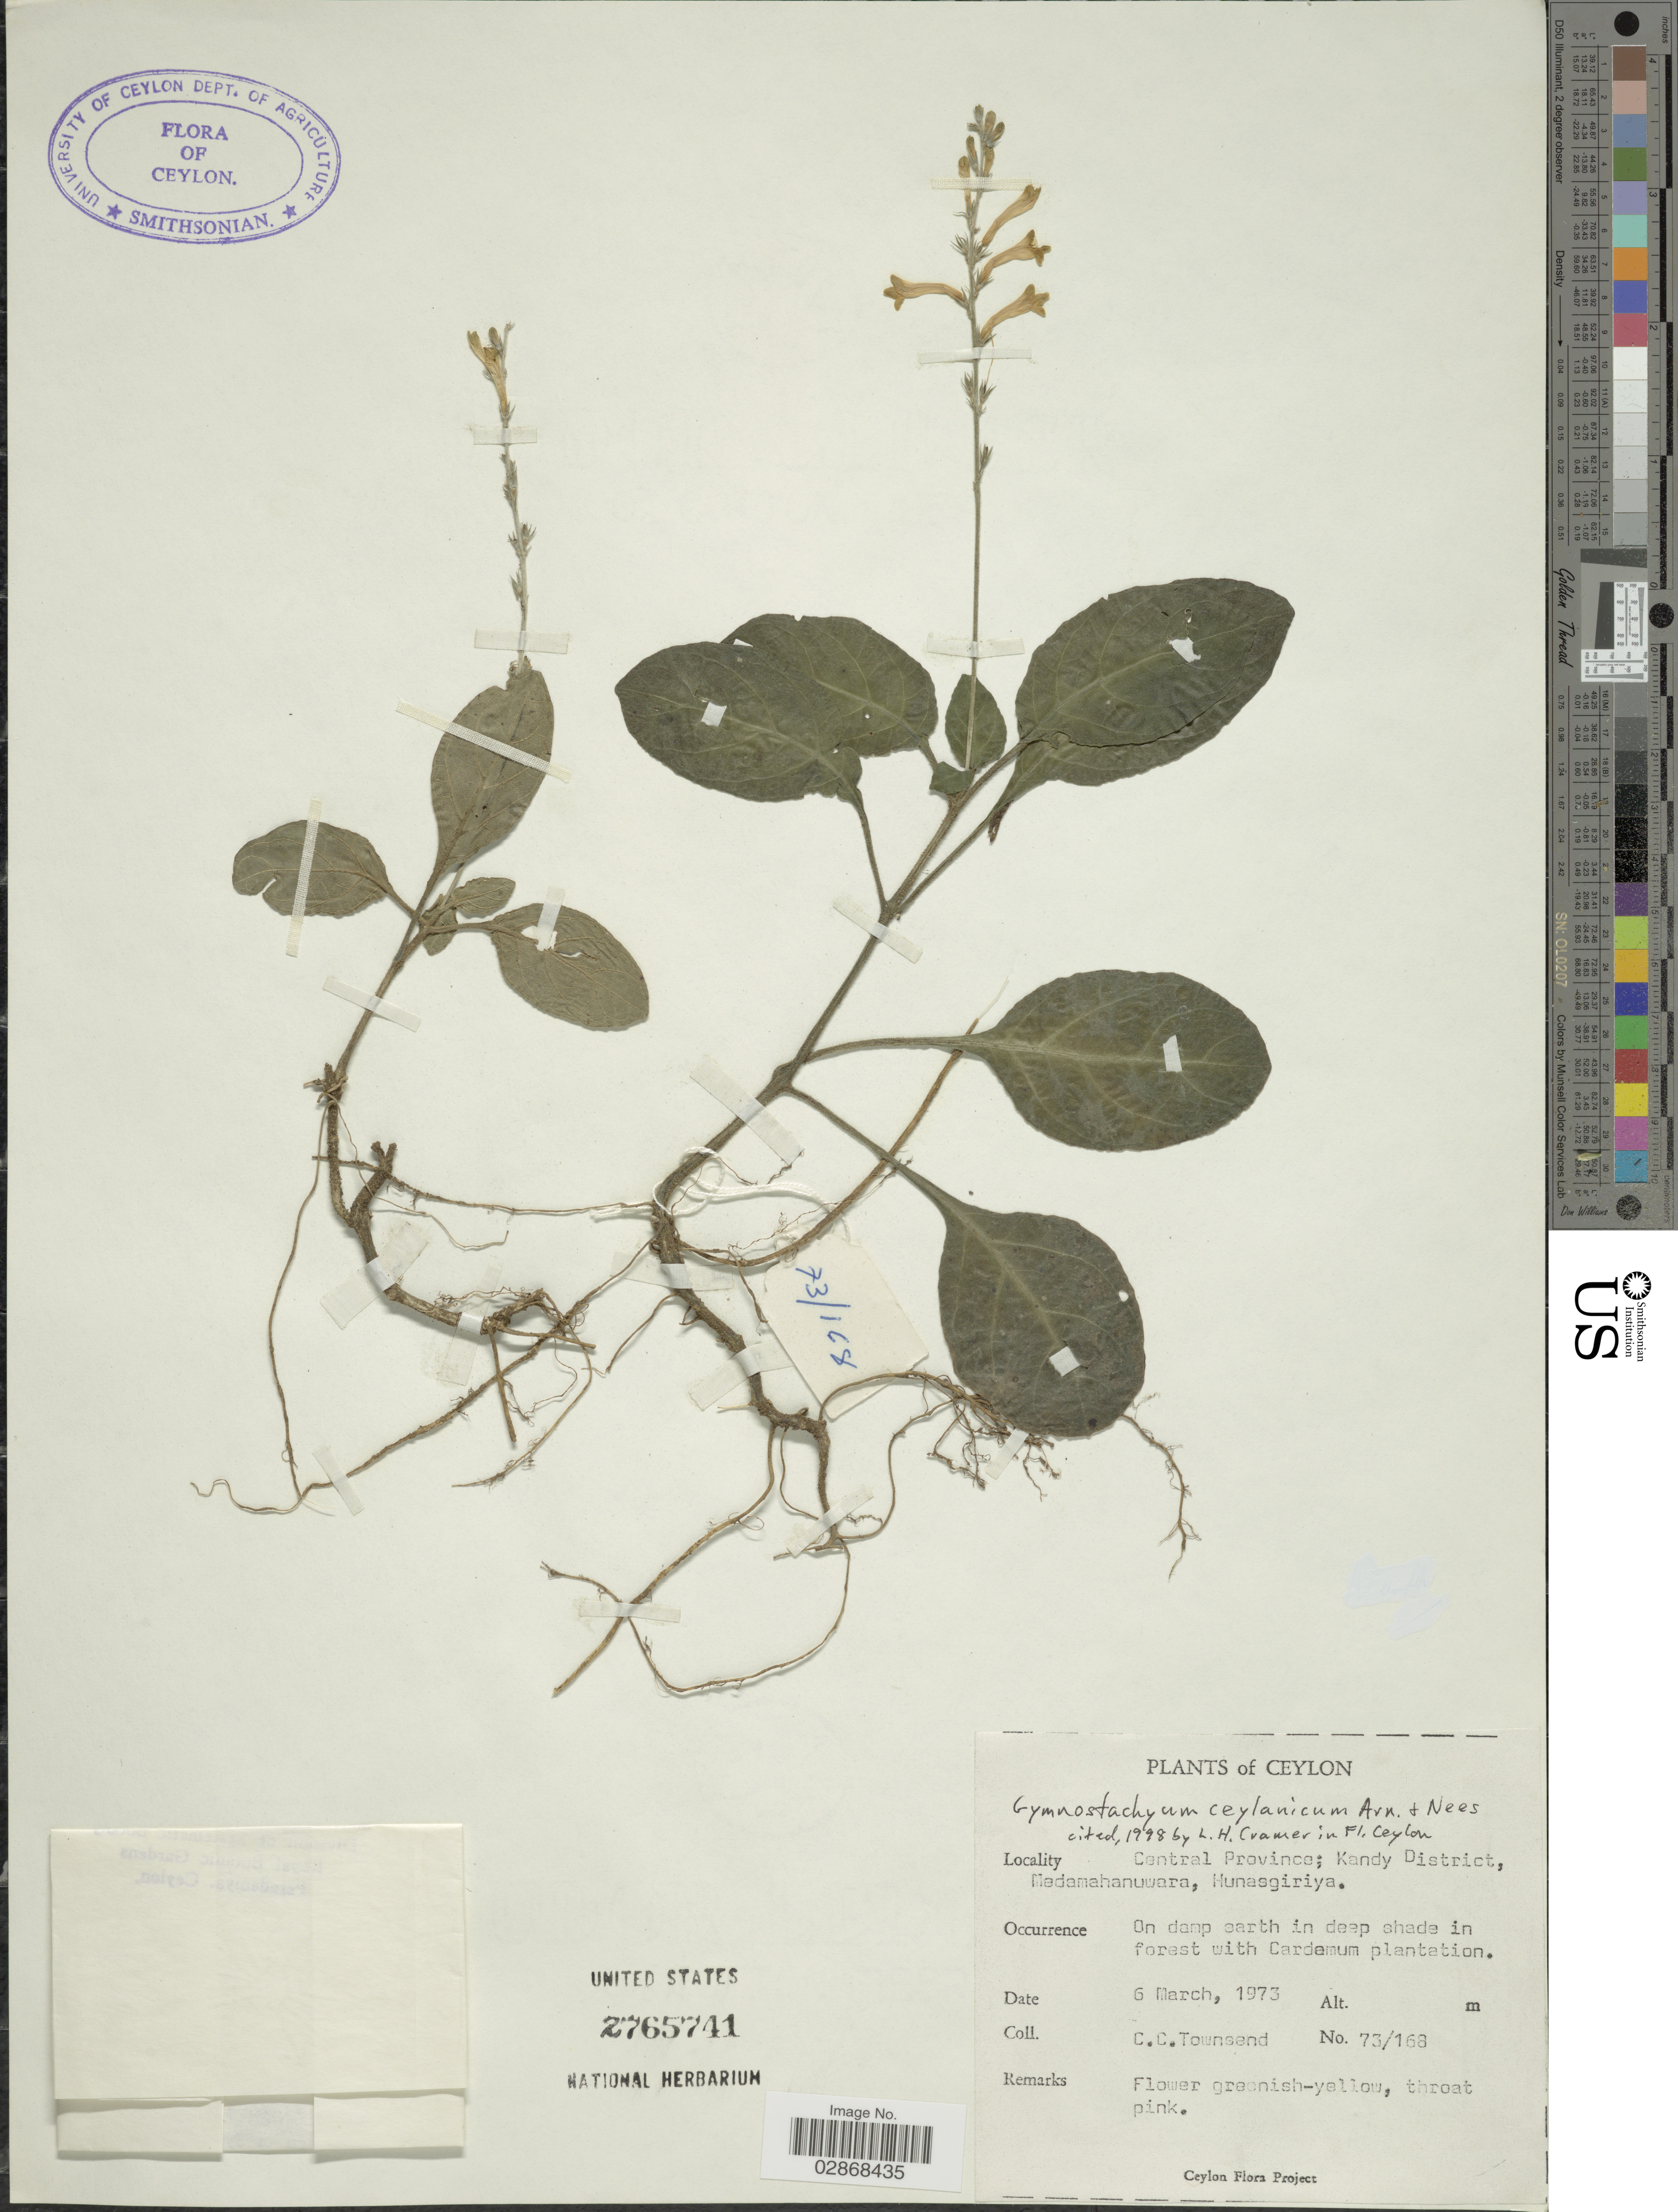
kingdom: Plantae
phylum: Tracheophyta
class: Magnoliopsida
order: Lamiales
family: Acanthaceae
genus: Gymnostachyum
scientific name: Gymnostachyum ceylanicum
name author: Arn. & Nees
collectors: C. C. Townsend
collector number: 73/168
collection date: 1973-03-06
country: Sri Lanka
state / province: Central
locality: Ceylon. Kandy District, Medamahanuwara, Hunasgiriya.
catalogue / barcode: US 2765741